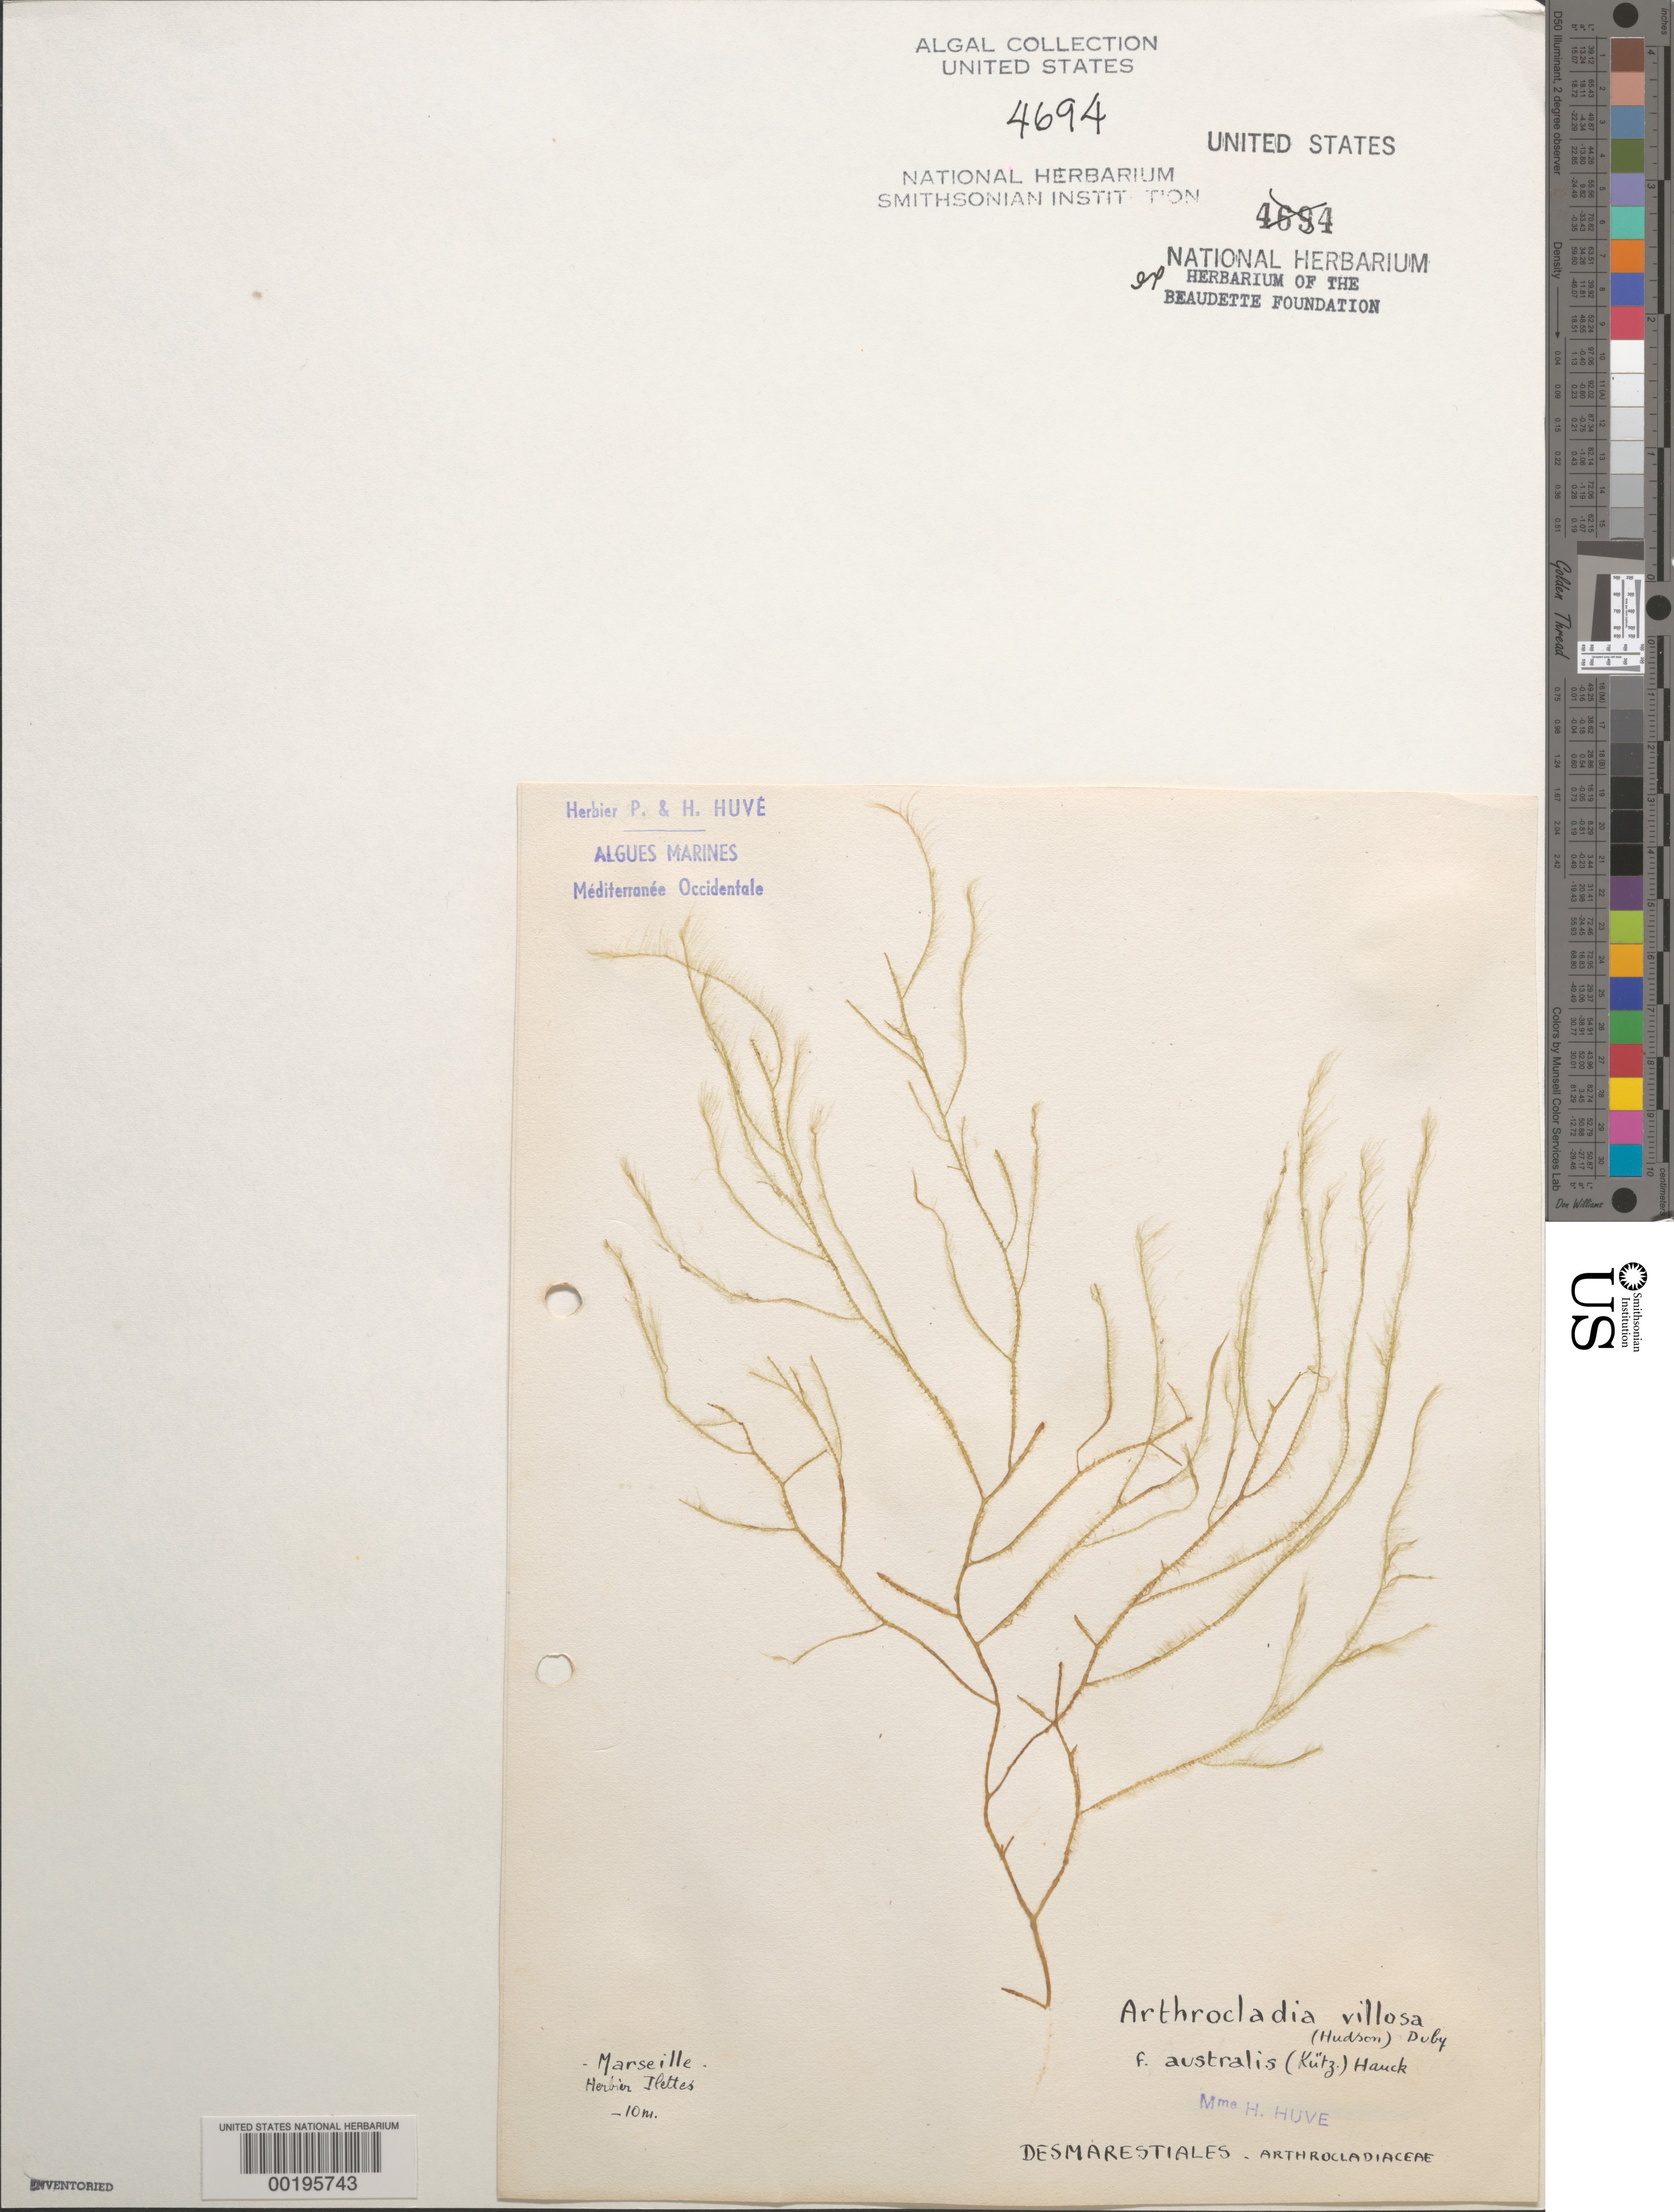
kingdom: Chromista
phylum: Ochrophyta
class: Phaeophyceae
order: Desmarestiales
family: Arthrocladiaceae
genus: Arthrocladia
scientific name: Arthrocladia villosa f. australis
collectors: H. Huvé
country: France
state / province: Provence-Alpes-Côte d'Azur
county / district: Bouches-Du-Rhône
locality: Marseille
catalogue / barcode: US 4694